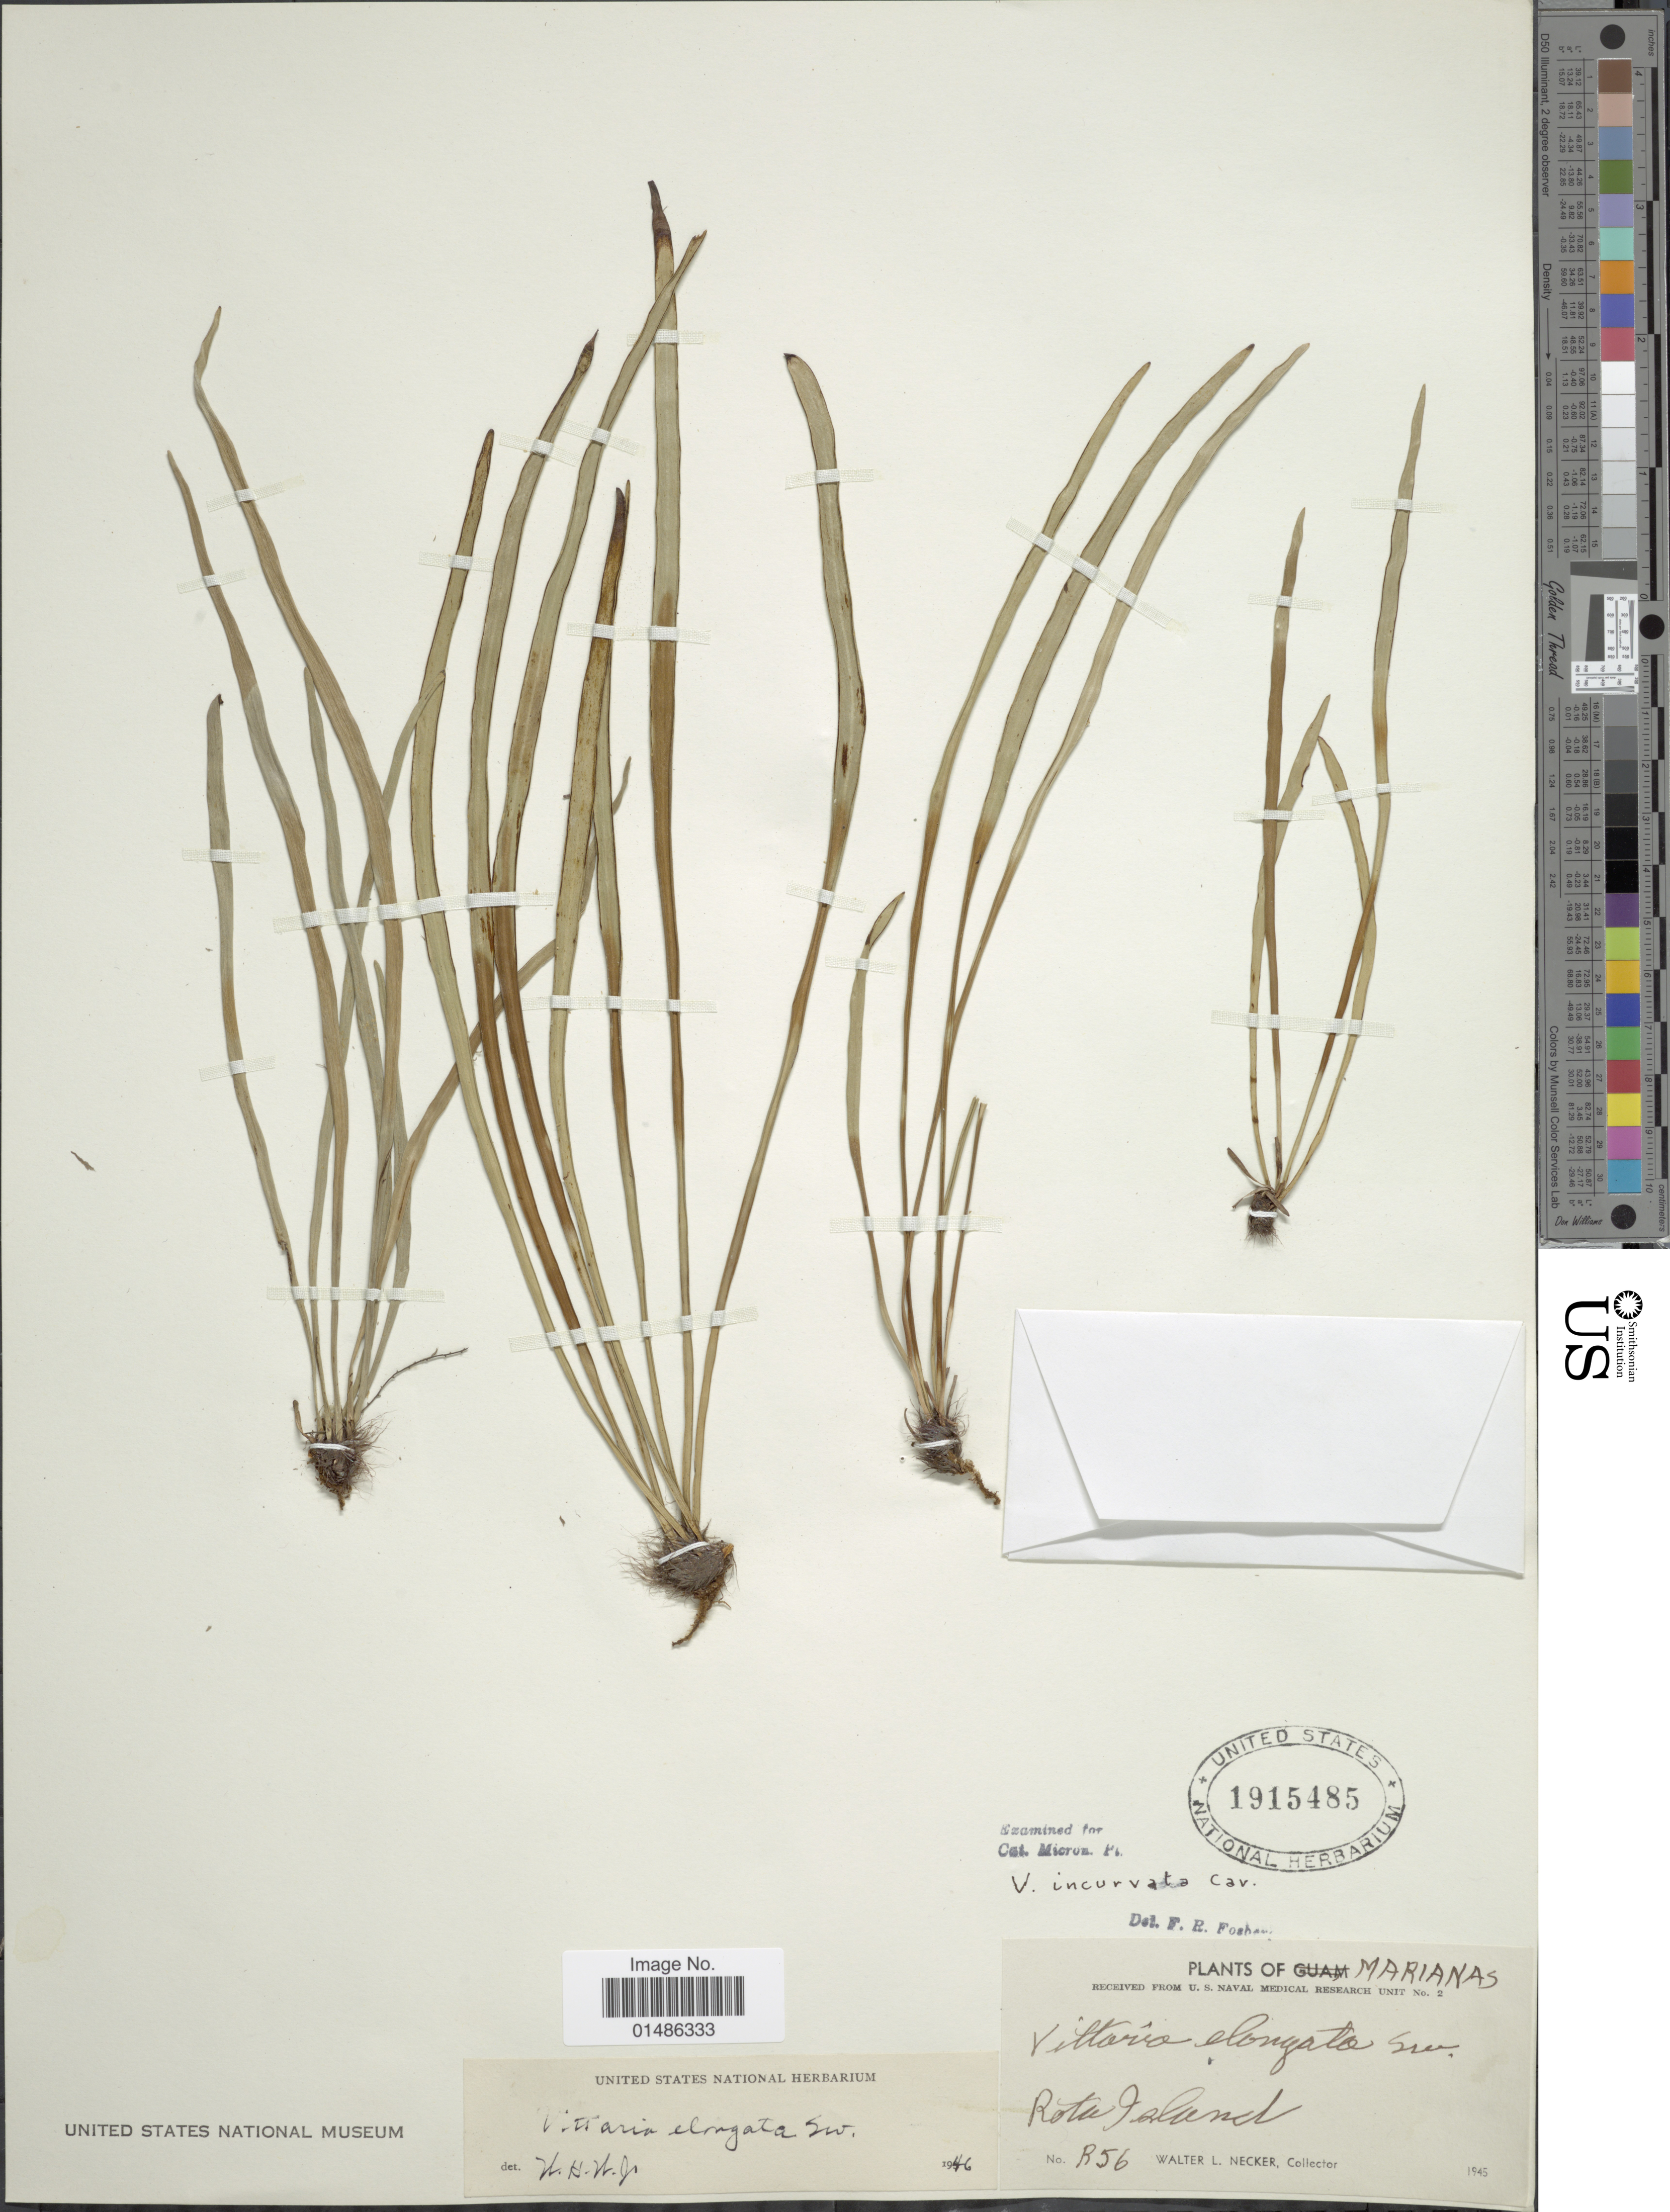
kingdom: Plantae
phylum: Tracheophyta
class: Polypodiopsida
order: Polypodiales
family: Pteridaceae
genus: Haplopteris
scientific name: Haplopteris ensiformis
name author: (Sw.) E.H. Crane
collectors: W. L. Necker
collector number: R 56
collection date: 1945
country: Northern Mariana Islands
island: Rota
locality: Rota Island.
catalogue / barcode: US 1915485